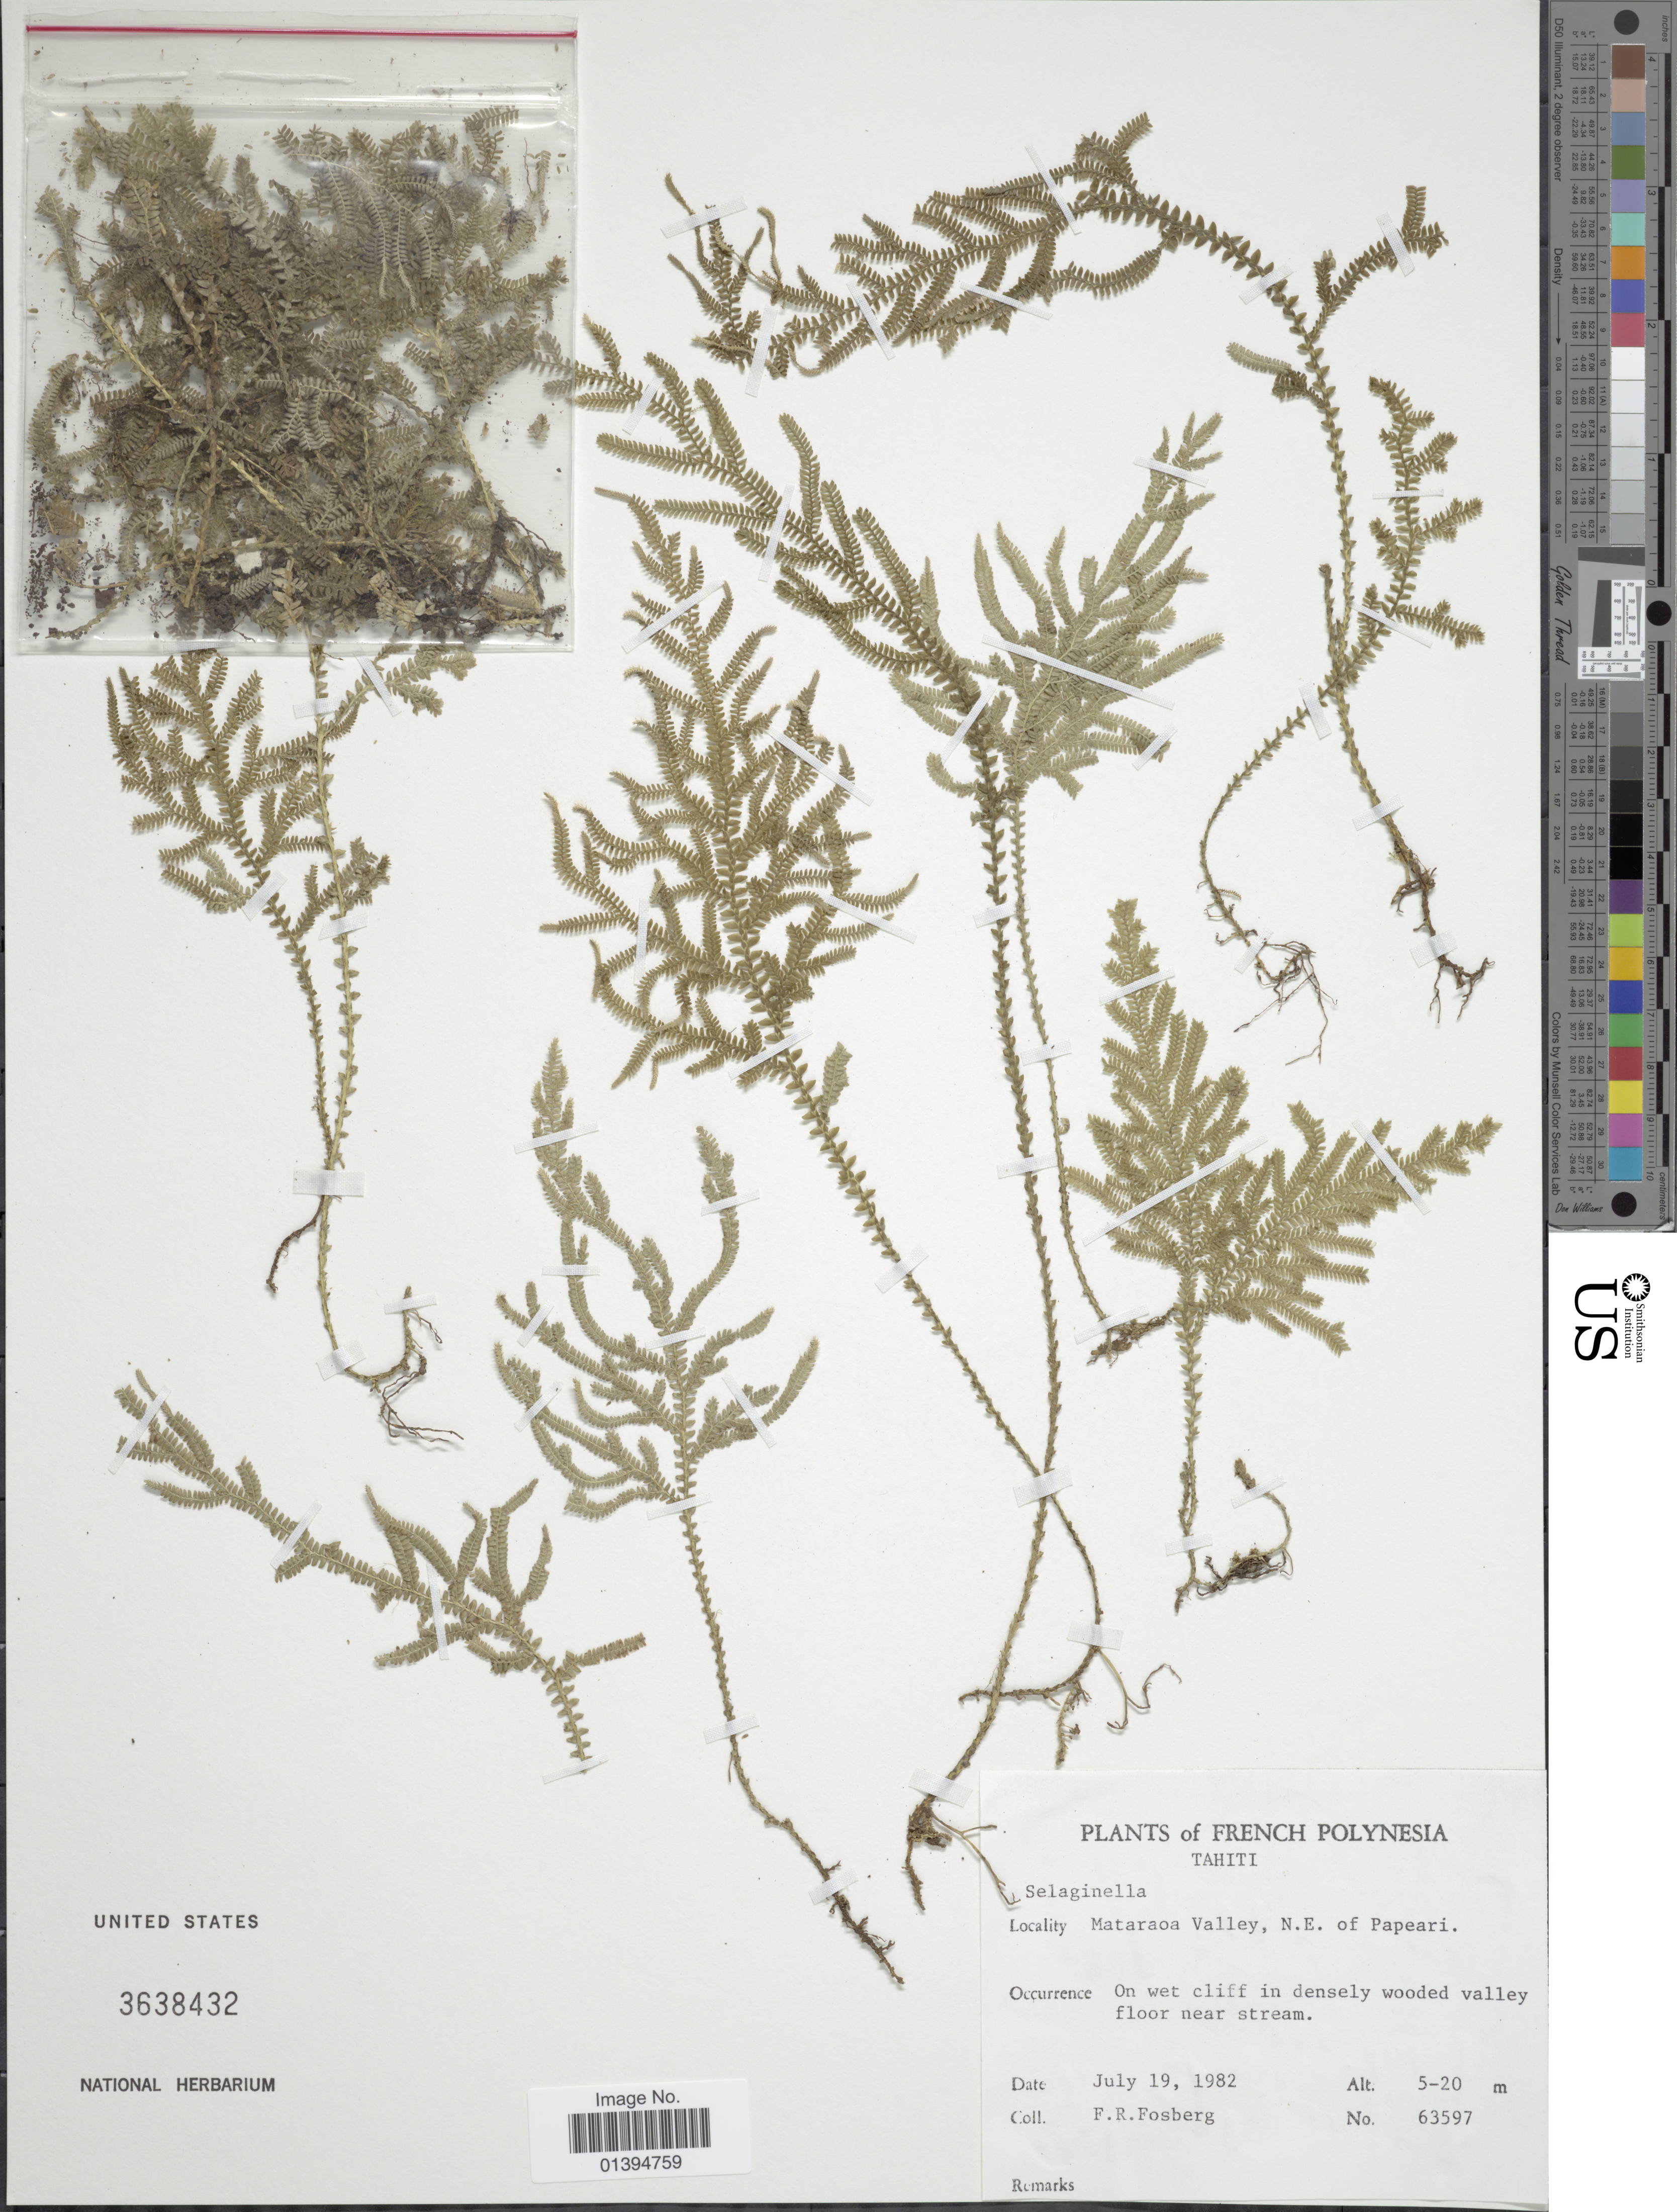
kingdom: Plantae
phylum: Tracheophyta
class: Lycopodiopsida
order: Selaginellales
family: Selaginellaceae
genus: Selaginella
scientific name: Selaginella banksii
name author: Alston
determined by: Florence, J.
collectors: F. R. Fosberg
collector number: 63597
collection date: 1982-07-19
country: French Polynesia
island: Tahiti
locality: Tahiti, Mataroa Valley, N.E. of Papeari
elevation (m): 5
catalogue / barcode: US 3638432